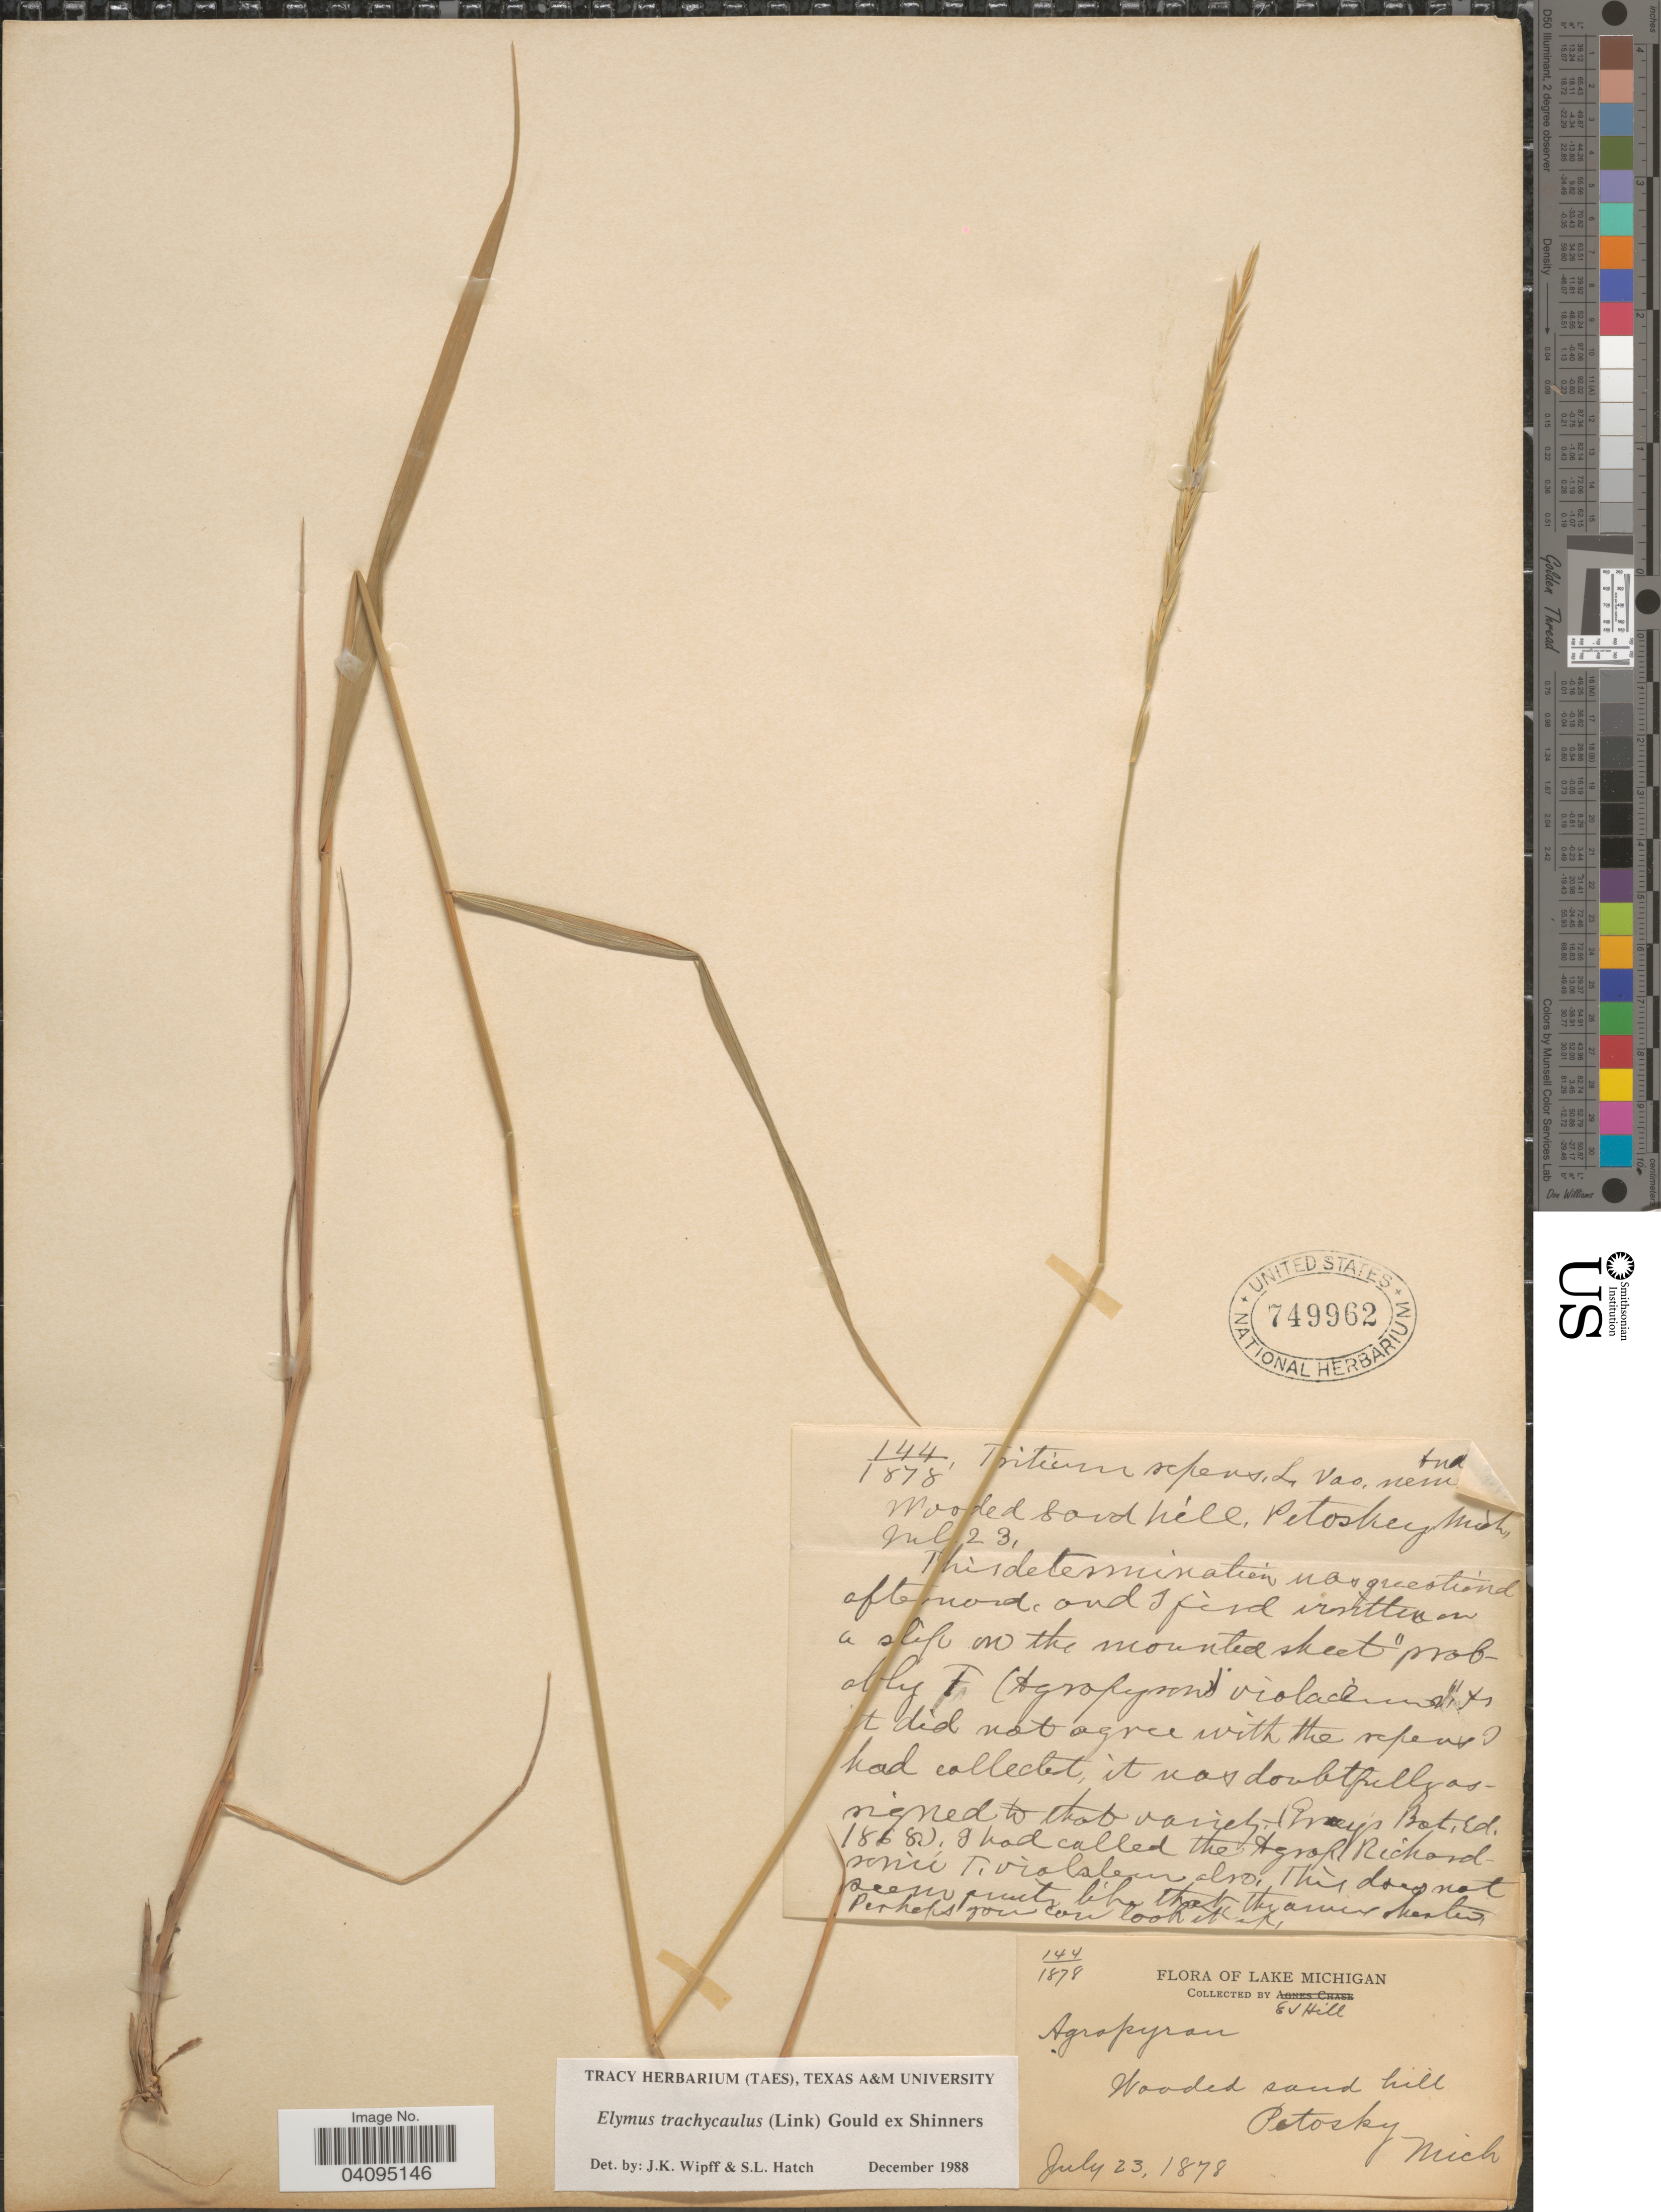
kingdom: Plantae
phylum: Tracheophyta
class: Liliopsida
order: Poales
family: Poaceae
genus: Elymus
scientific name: Elymus trachycaulus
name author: (Link) Gould ex Shinners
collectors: E. J. Hill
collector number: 144/1878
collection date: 1878-07-23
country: United States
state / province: Michigan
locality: Wooded sand hill. Petosky.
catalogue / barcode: US 749962